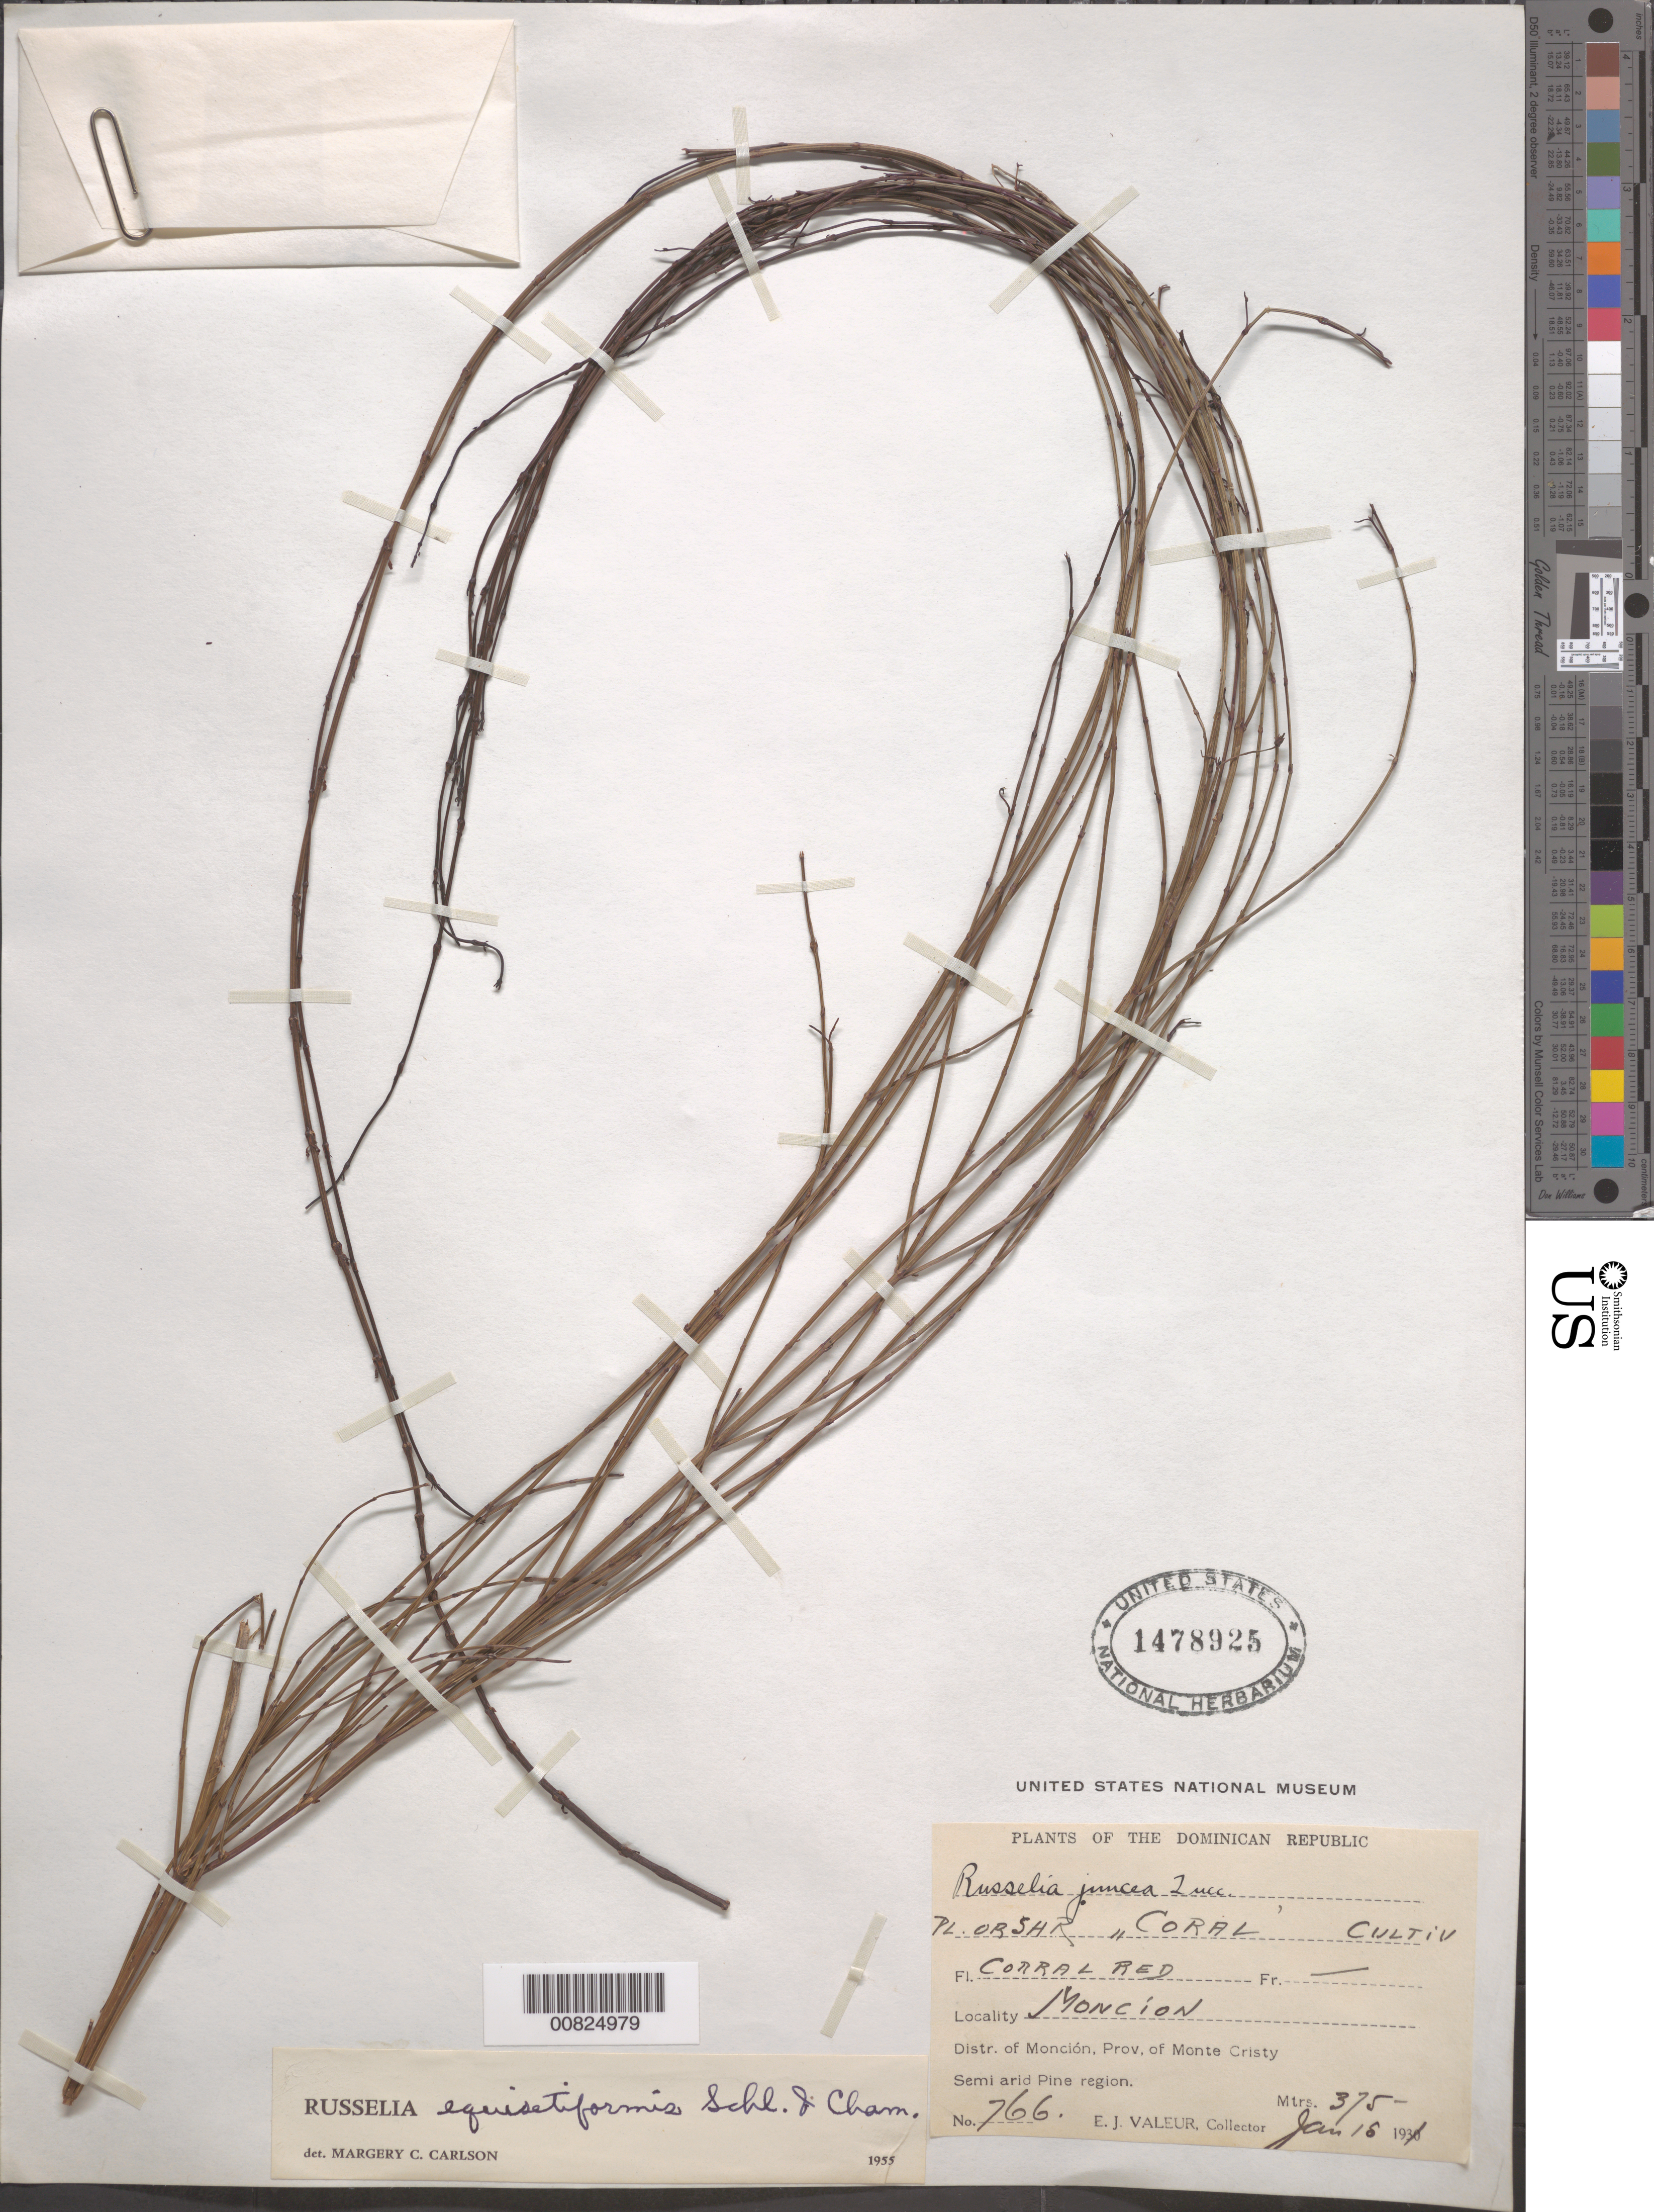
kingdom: Plantae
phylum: Tracheophyta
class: Magnoliopsida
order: Lamiales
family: Plantaginaceae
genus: Russelia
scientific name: Russelia equisetiformis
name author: Schltdl. & Cham.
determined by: Carlson, M. C.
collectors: E. Valeur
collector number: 766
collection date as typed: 15 Jan 1931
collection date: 1931-01-15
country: Dominican Republic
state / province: Monte Cristi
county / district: Monción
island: Hispaniola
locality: Moncion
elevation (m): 375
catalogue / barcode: US 1478925